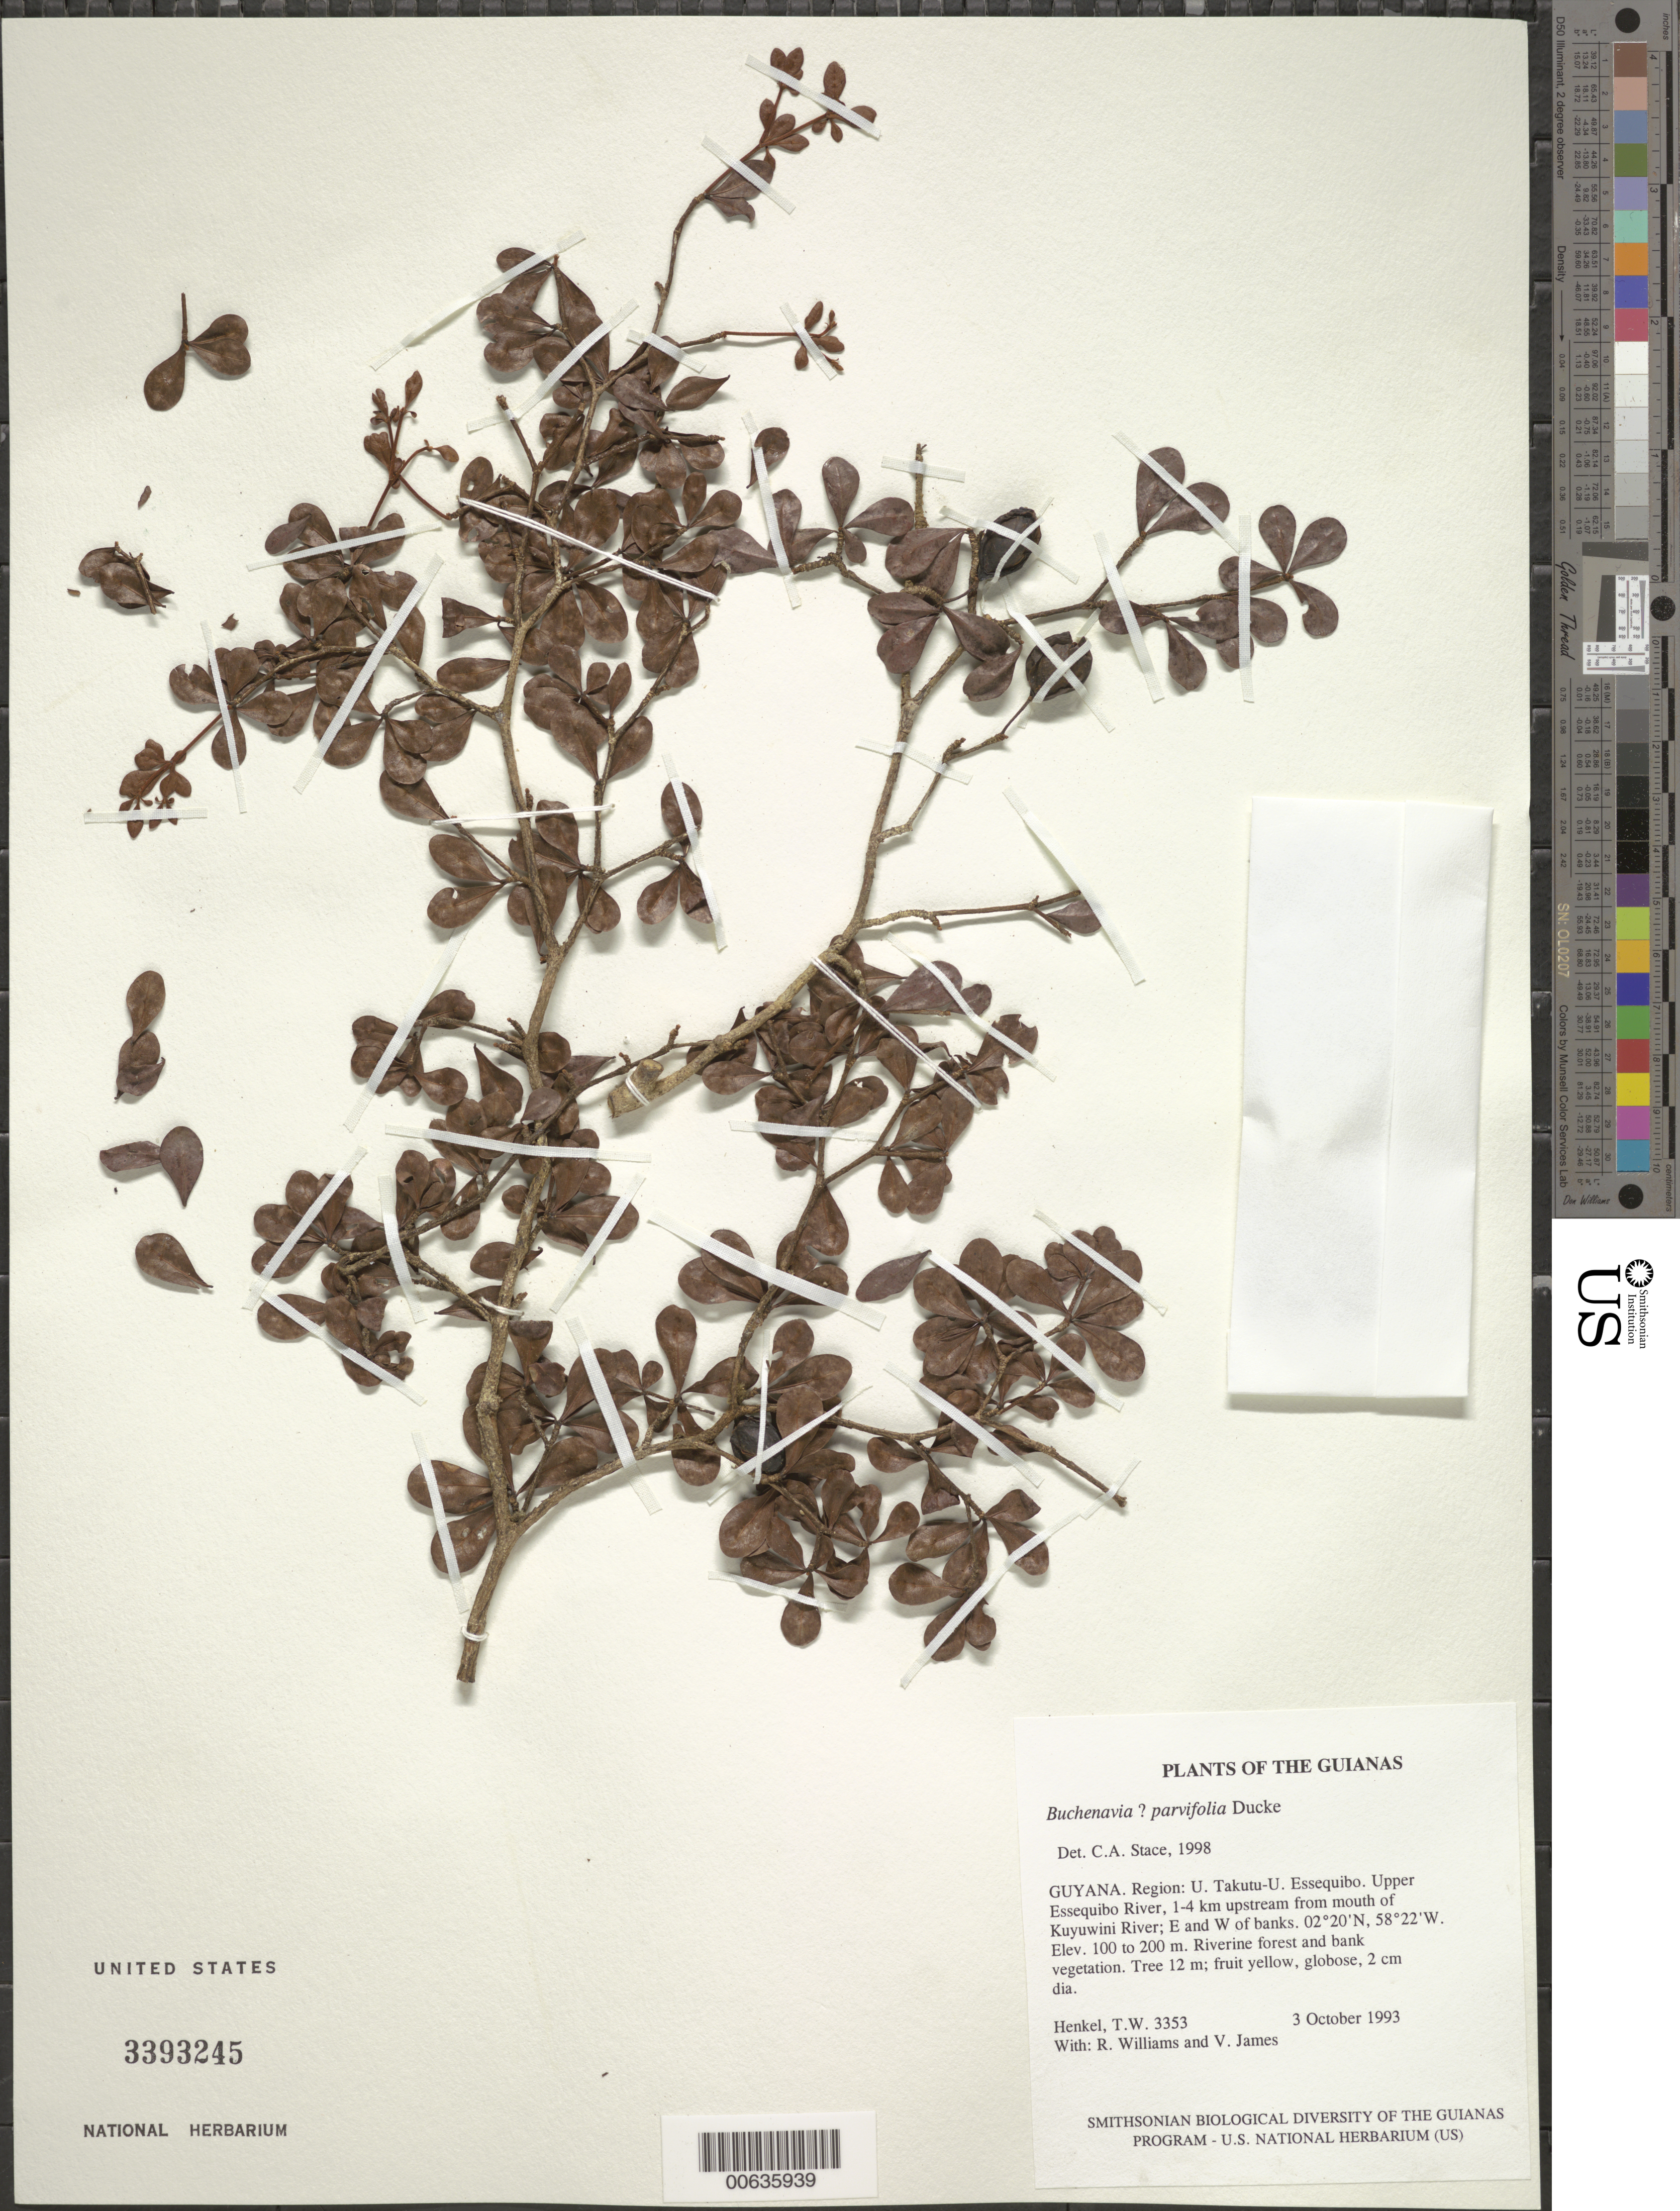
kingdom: Plantae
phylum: Tracheophyta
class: Magnoliopsida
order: Myrtales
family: Combretaceae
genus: Terminalia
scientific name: Terminalia parvifolia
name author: (Ducke) Gere & Boatwr.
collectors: T. Henkel, R. Williams & V. James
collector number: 3353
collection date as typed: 3 October 1993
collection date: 1993-10-03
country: Guyana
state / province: U. Takutu-U. Essequibo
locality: Upper Essequibo River, 1-4 km upstream from mouth of Kuyuwini River; E and W of banks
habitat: Riverine forest and bank vegetation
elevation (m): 100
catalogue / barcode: US 3393245